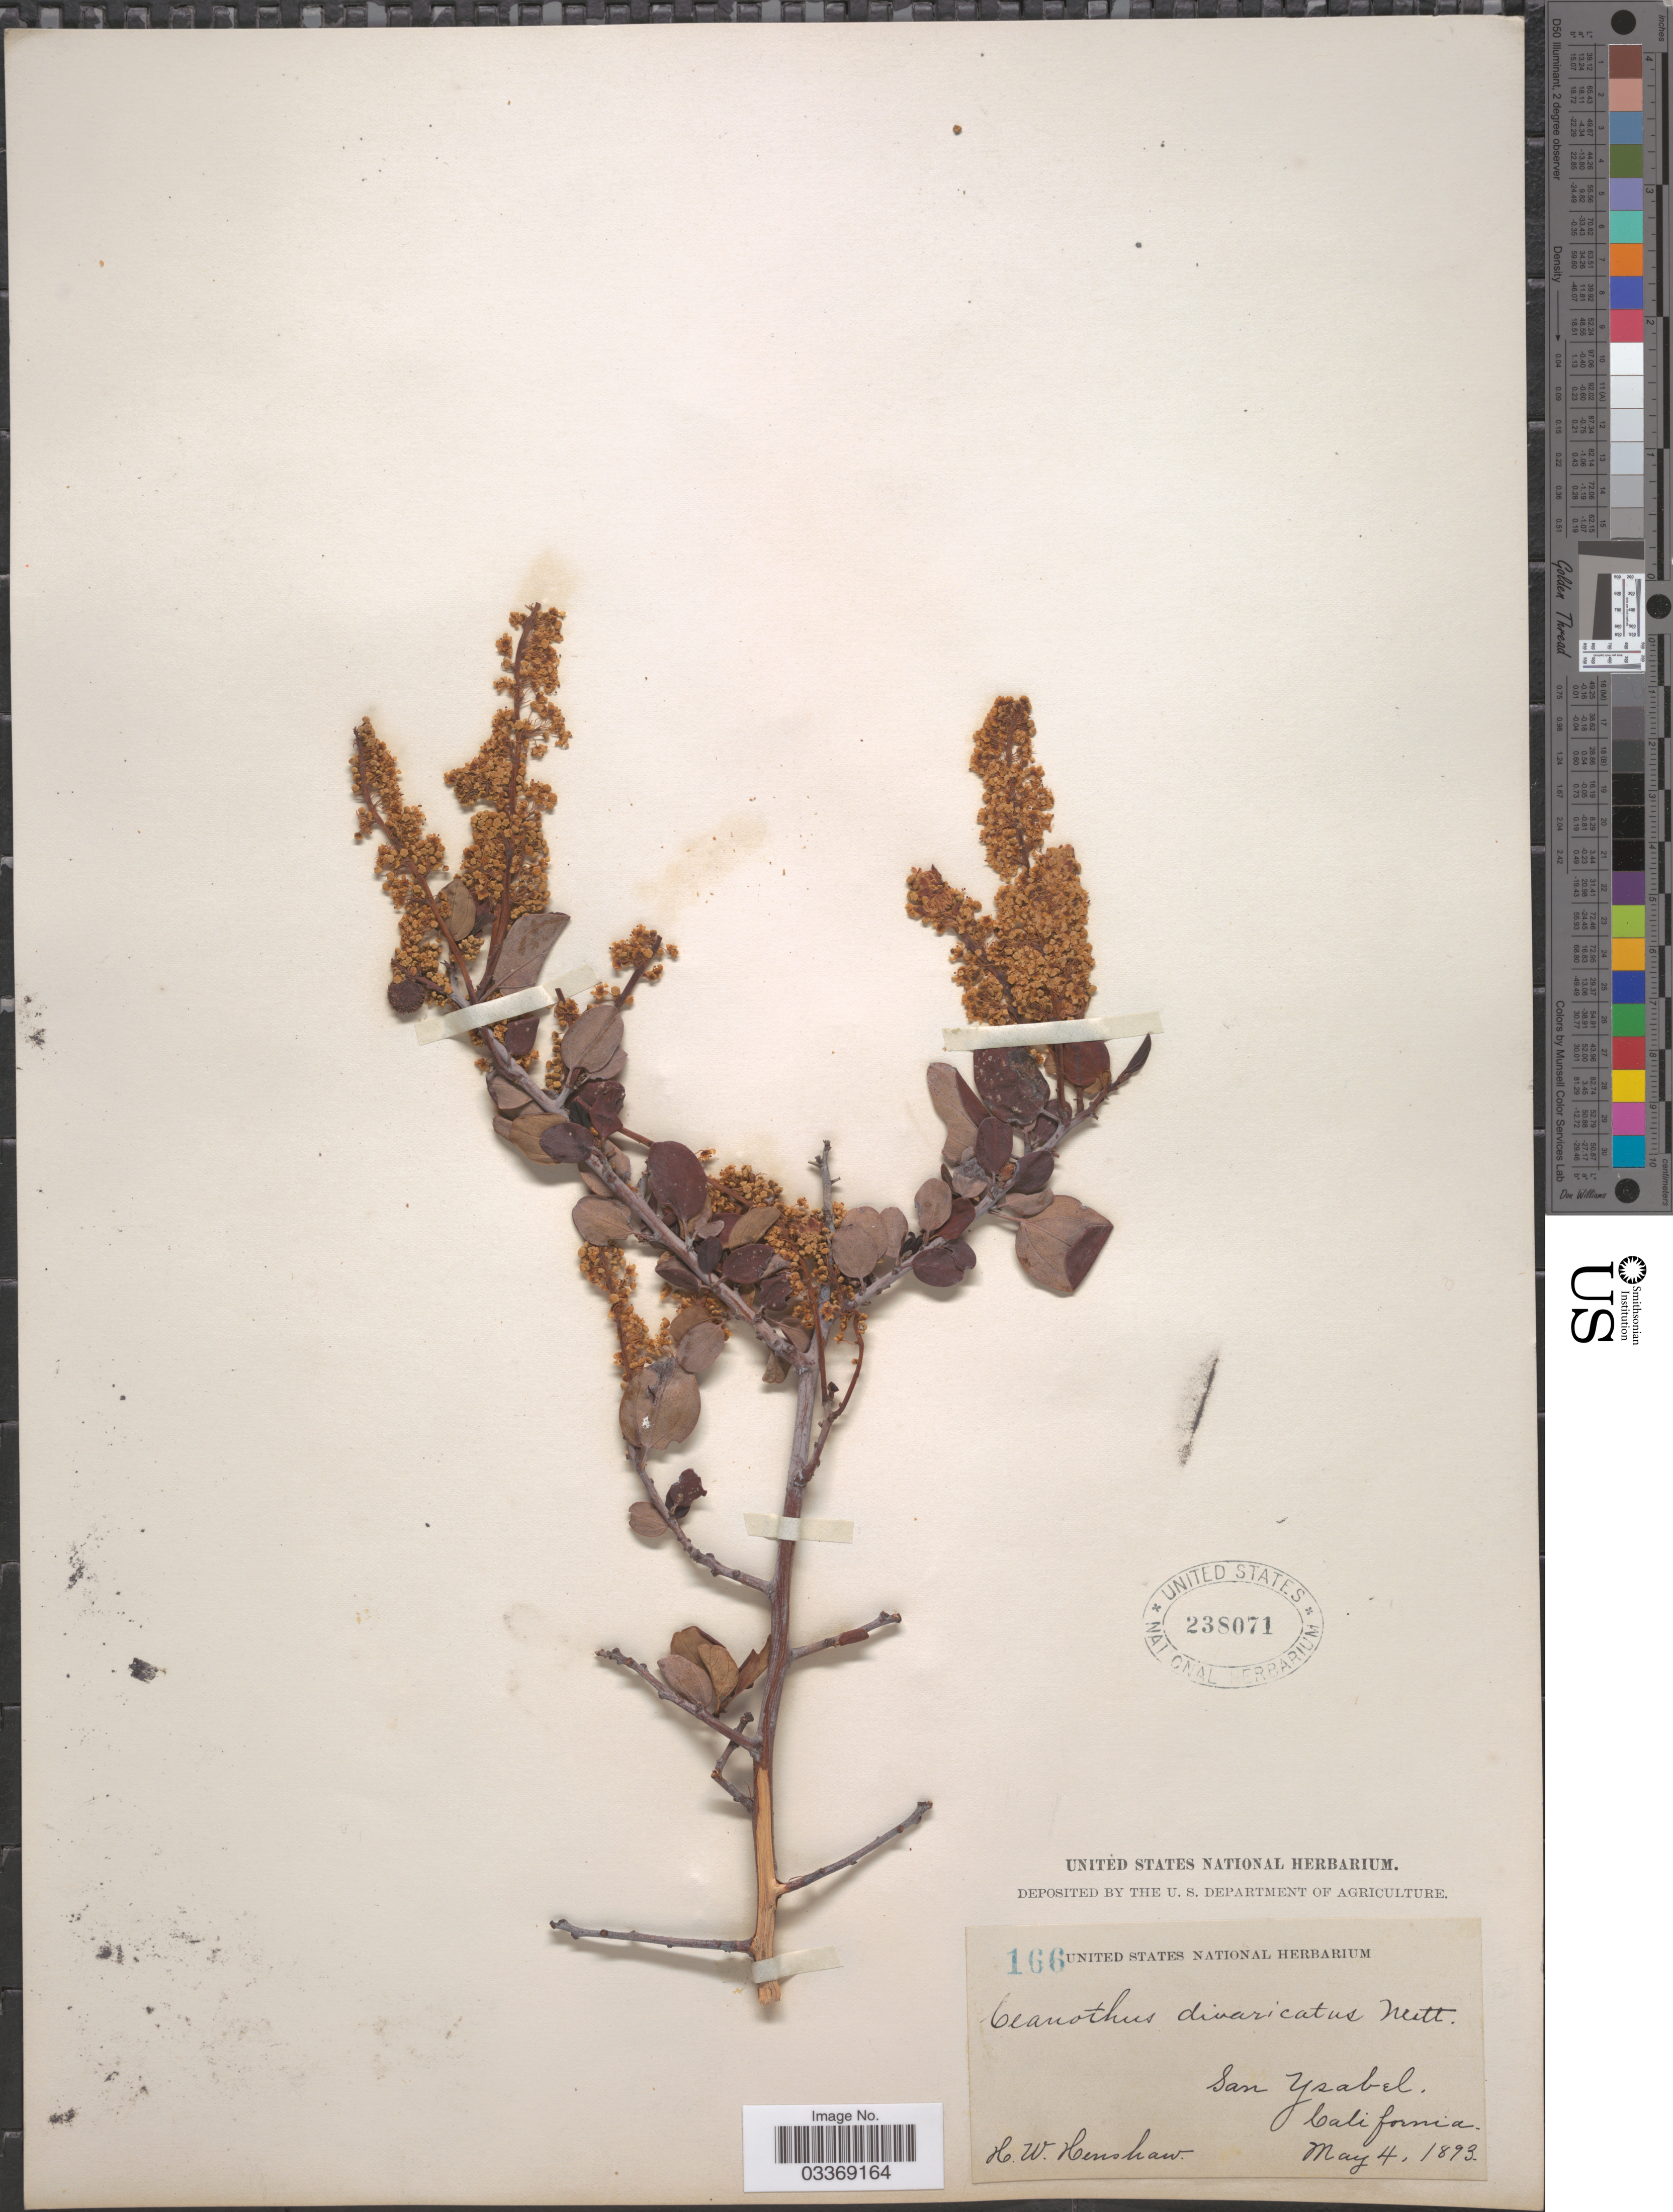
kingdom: Plantae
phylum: Tracheophyta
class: Magnoliopsida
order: Rosales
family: Rhamnaceae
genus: Ceanothus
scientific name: Ceanothus divaricatus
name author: Nutt. ex Torr. & S.F. Gray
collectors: H. Henshaw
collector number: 166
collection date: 1893-05-04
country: United States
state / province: California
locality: San Ysabel.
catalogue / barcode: US 238071